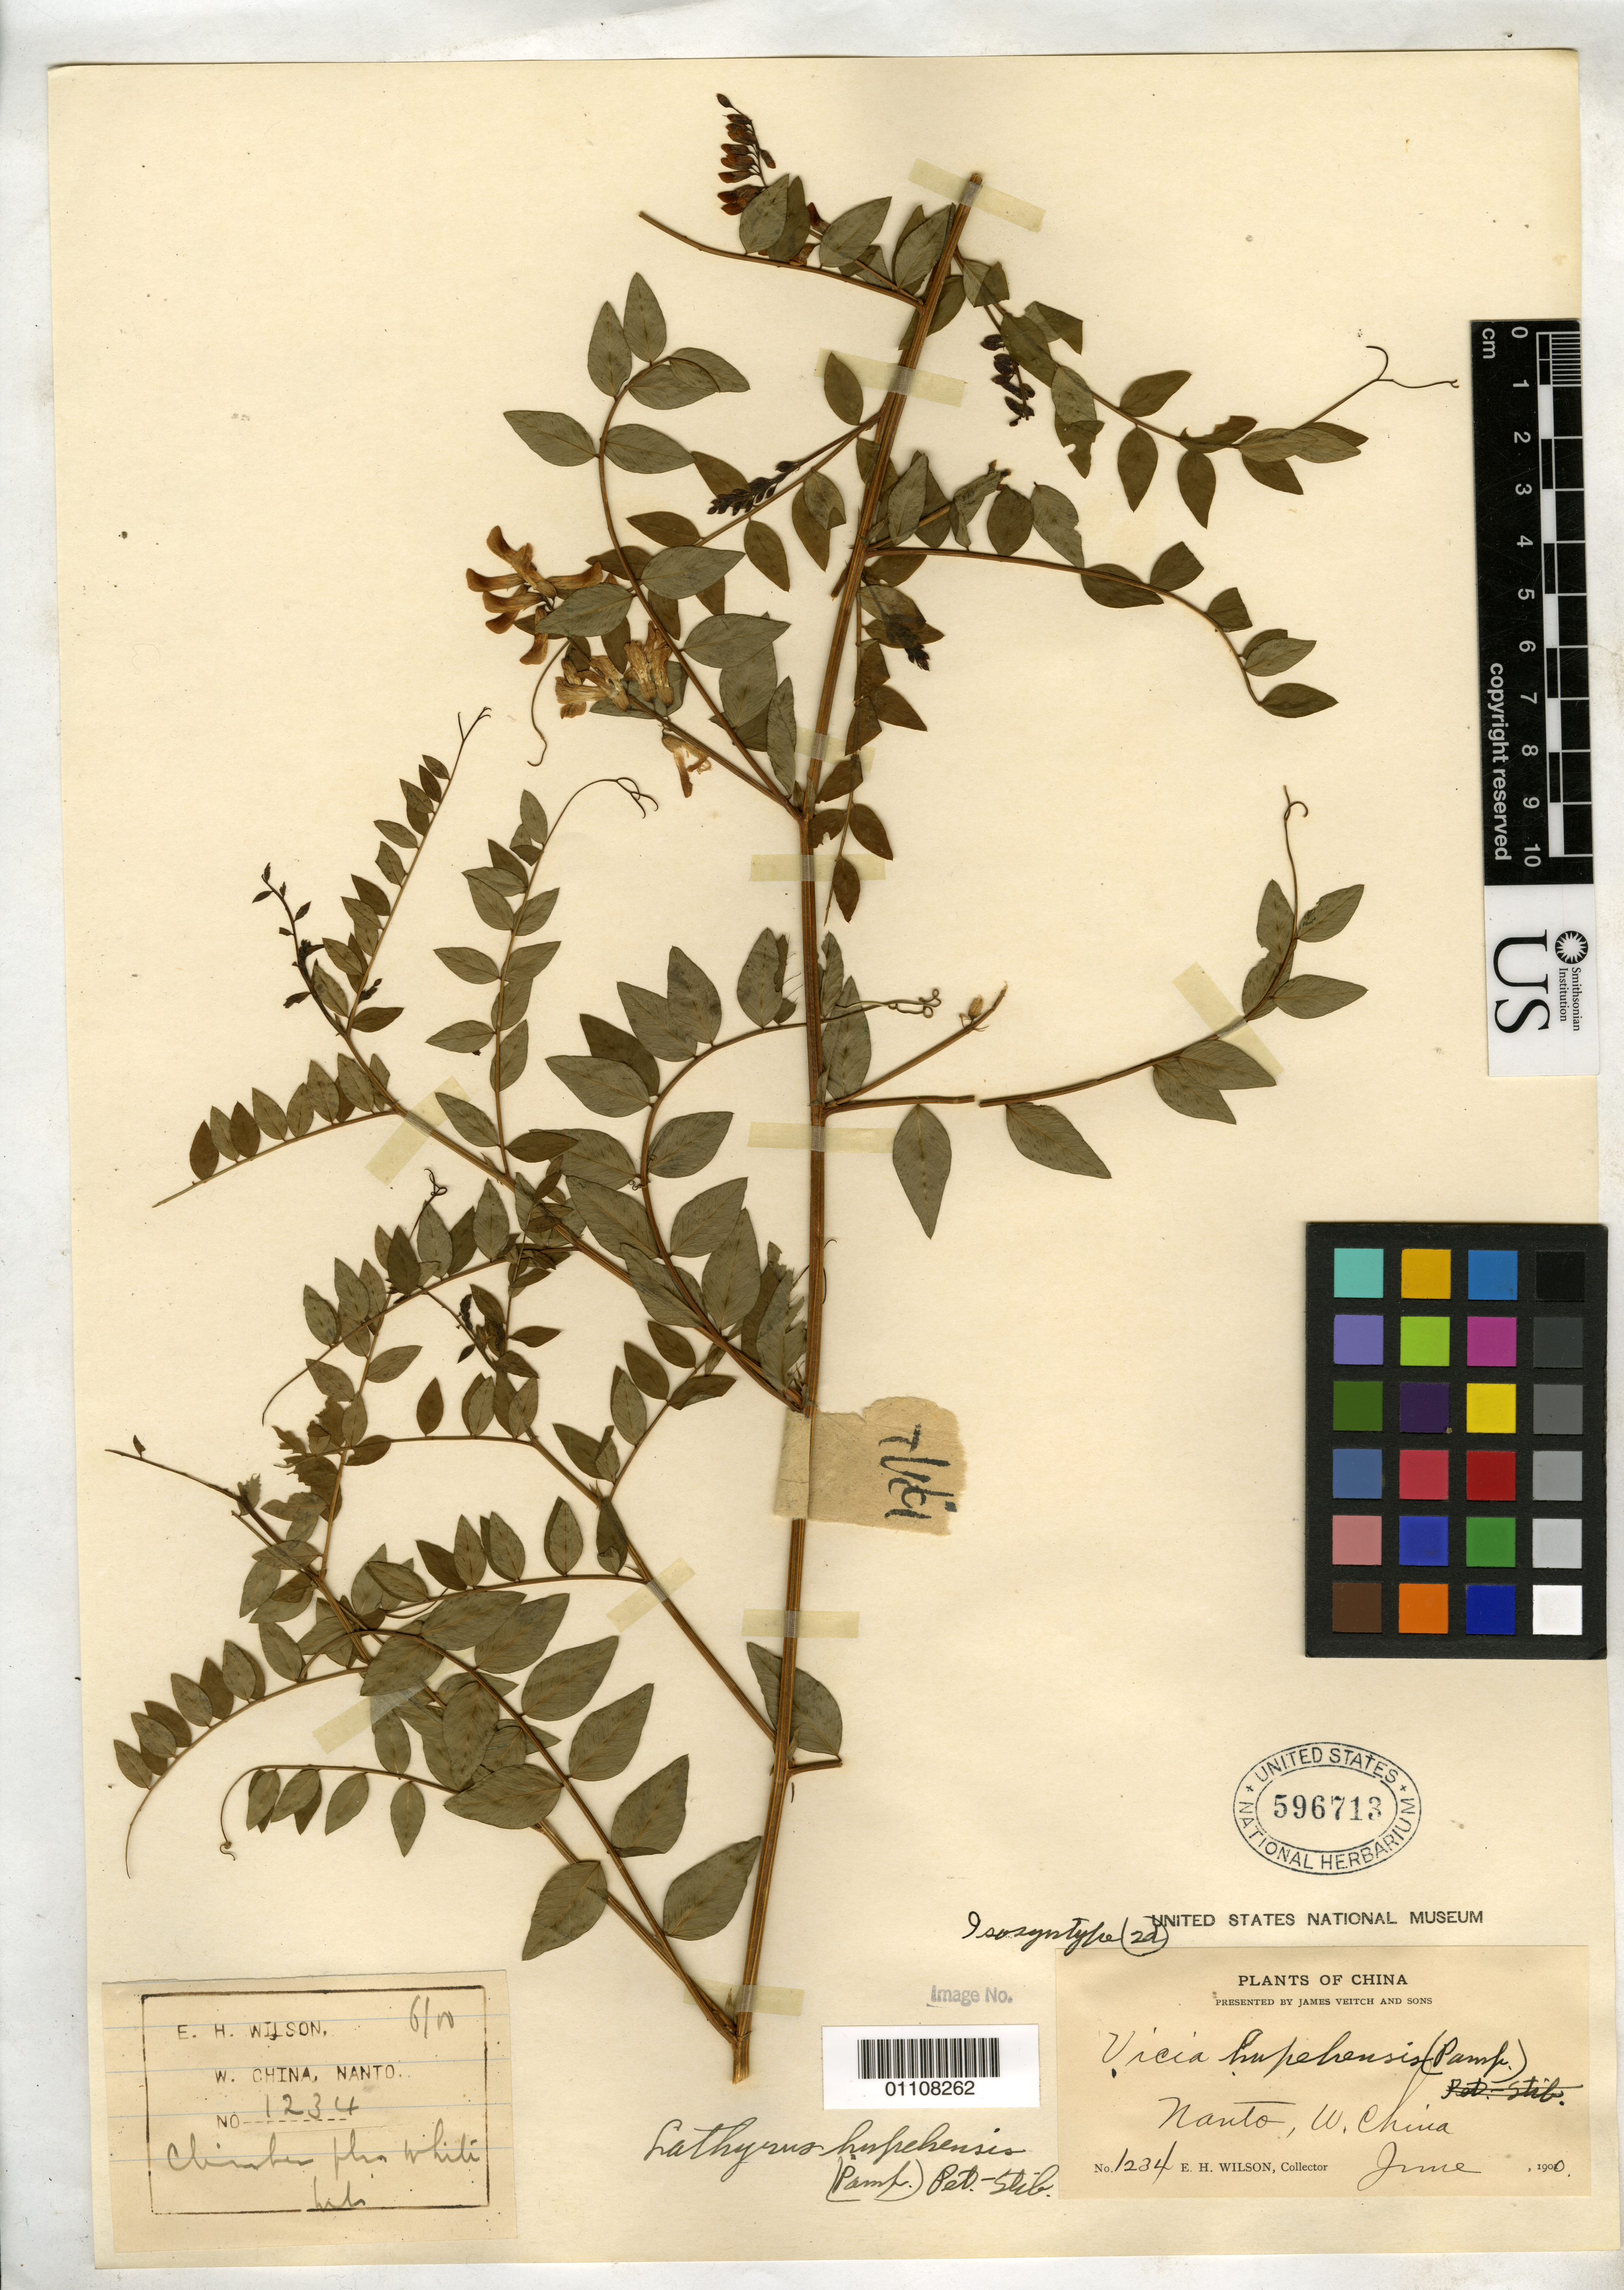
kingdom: Plantae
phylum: Tracheophyta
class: Magnoliopsida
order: Fabales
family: Fabaceae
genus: Vicia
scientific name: Vicia hupehensis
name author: Pamp.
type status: Isosyntype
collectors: E. H. Wilson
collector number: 1234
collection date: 1900-06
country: China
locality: West China, Nanto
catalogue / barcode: US 596713